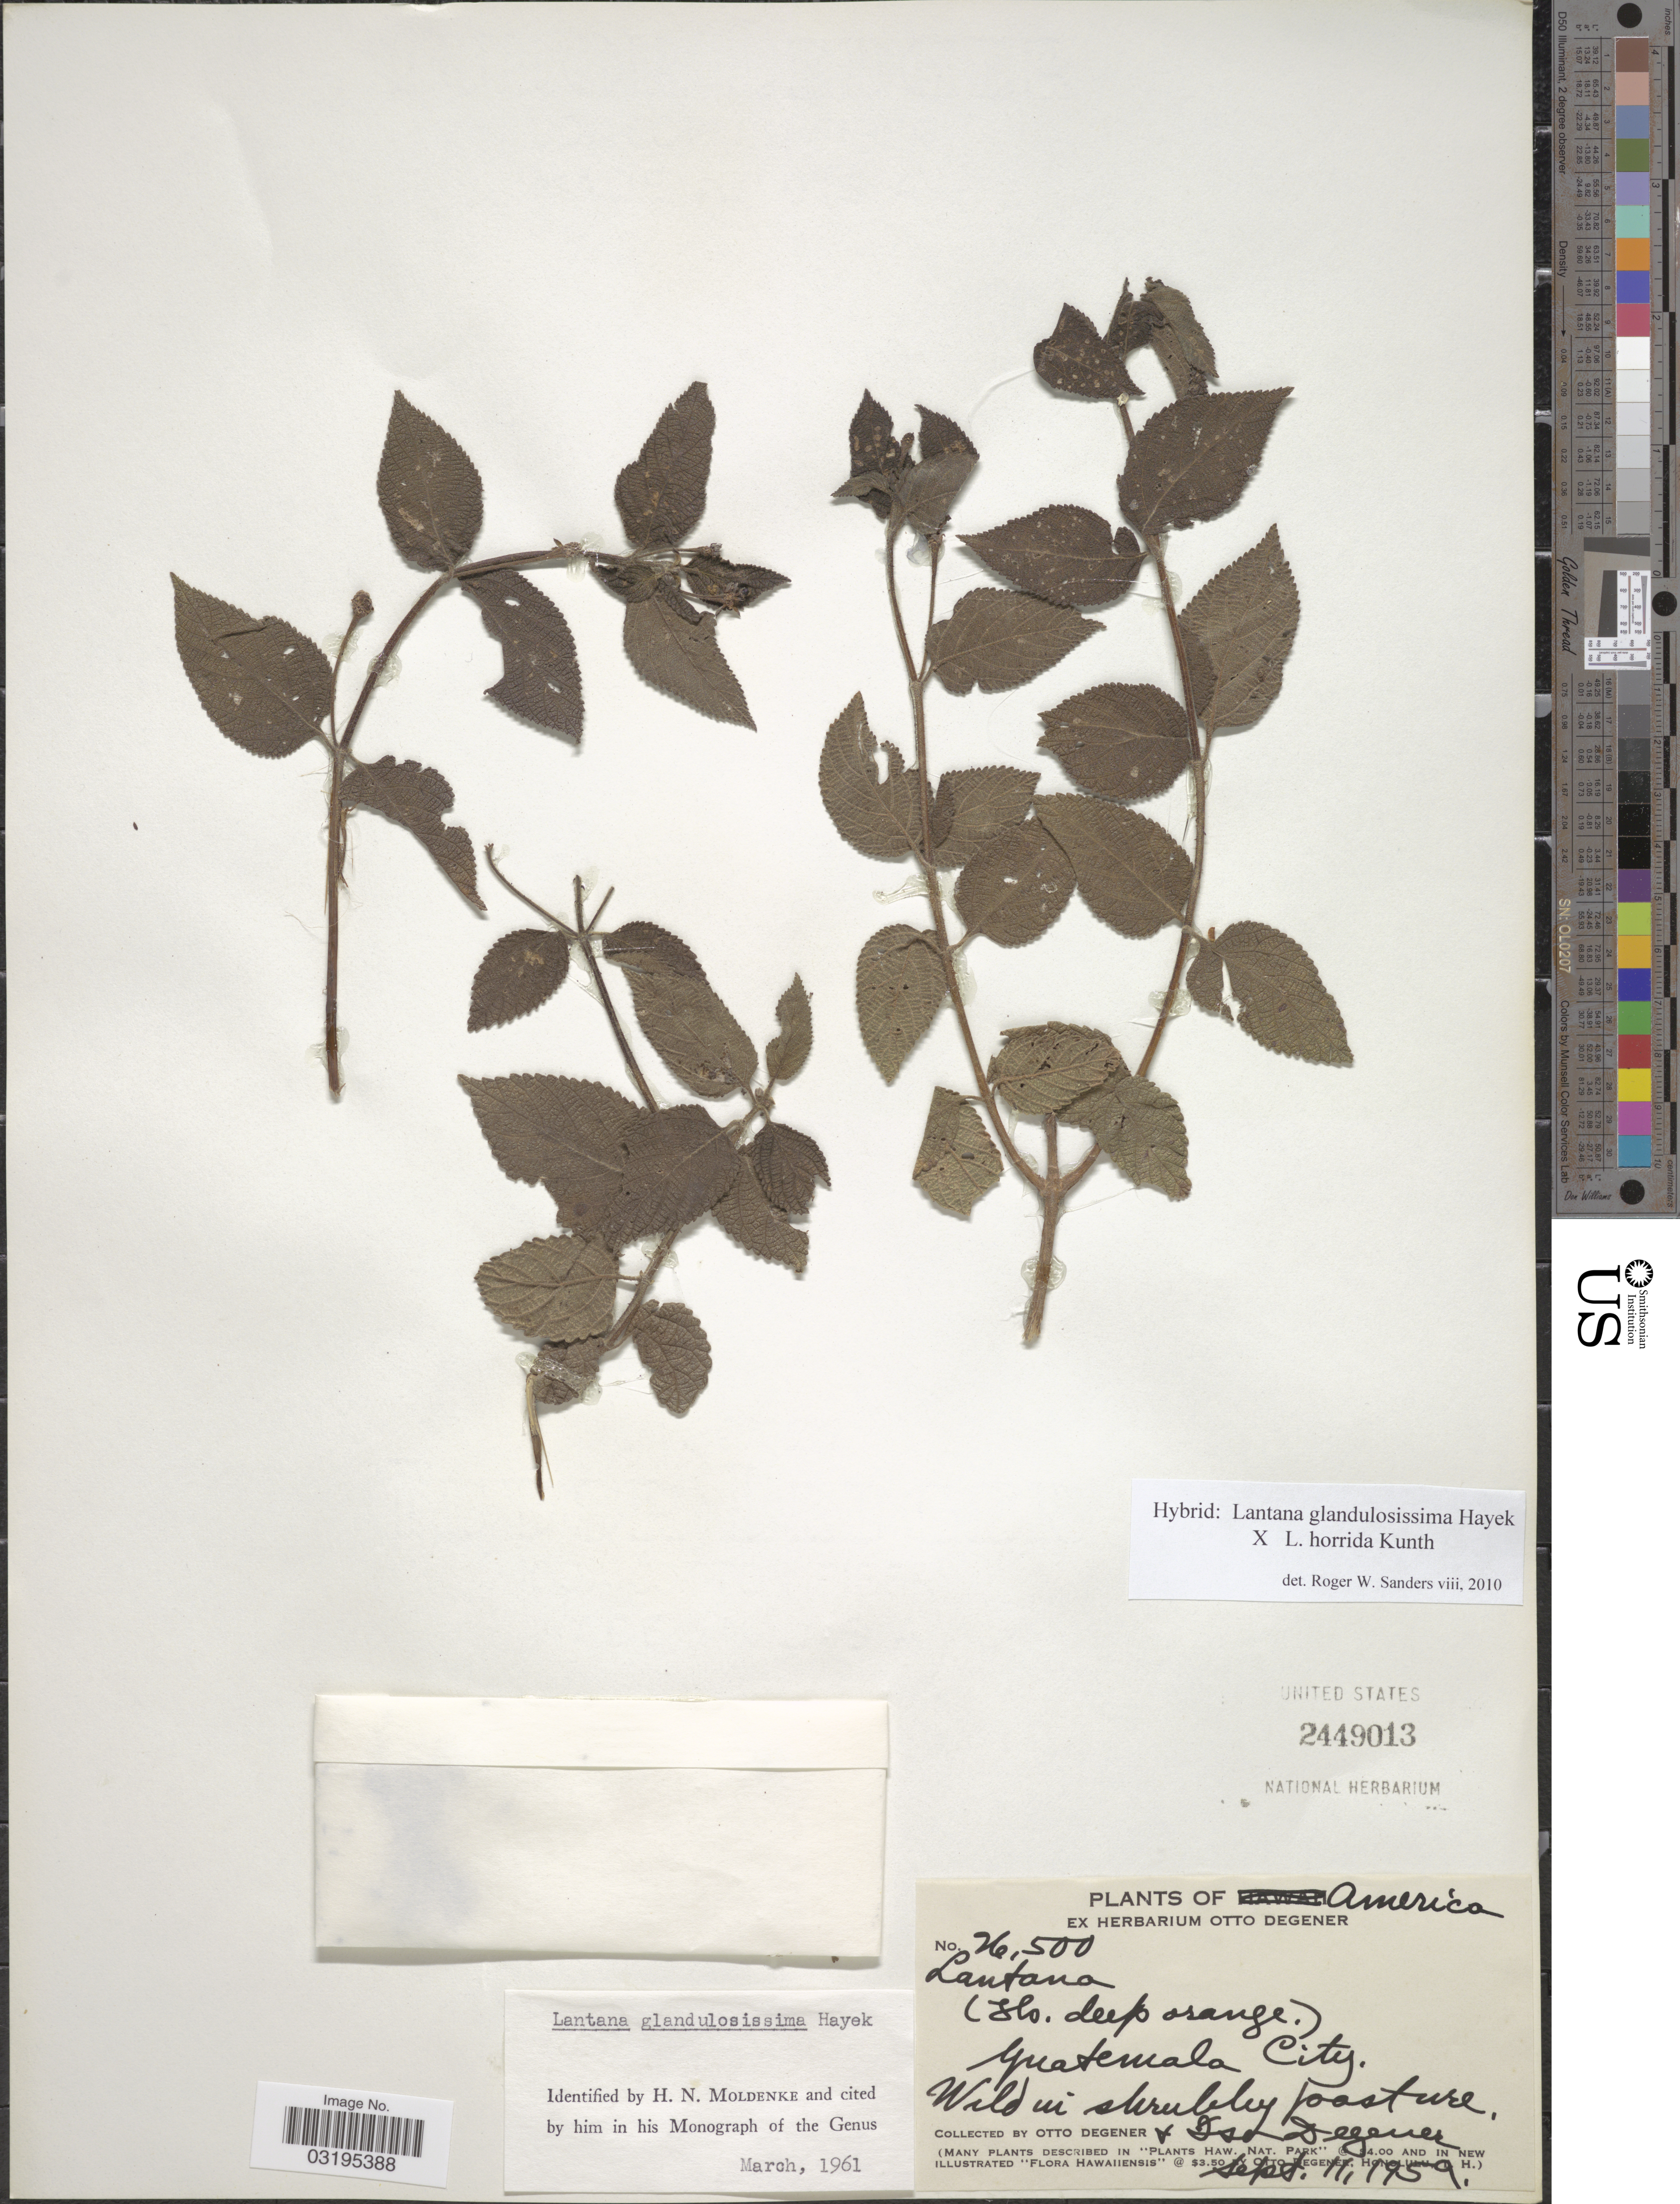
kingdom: Plantae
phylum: Tracheophyta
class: Magnoliopsida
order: Lamiales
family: Verbenaceae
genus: Lantana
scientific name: Lantana glandulosissima x L. horrida Kunth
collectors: O. Degener & I. Degener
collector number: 26500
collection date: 1959-09-11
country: Guatemala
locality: Guatemala City.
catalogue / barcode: US 2449013